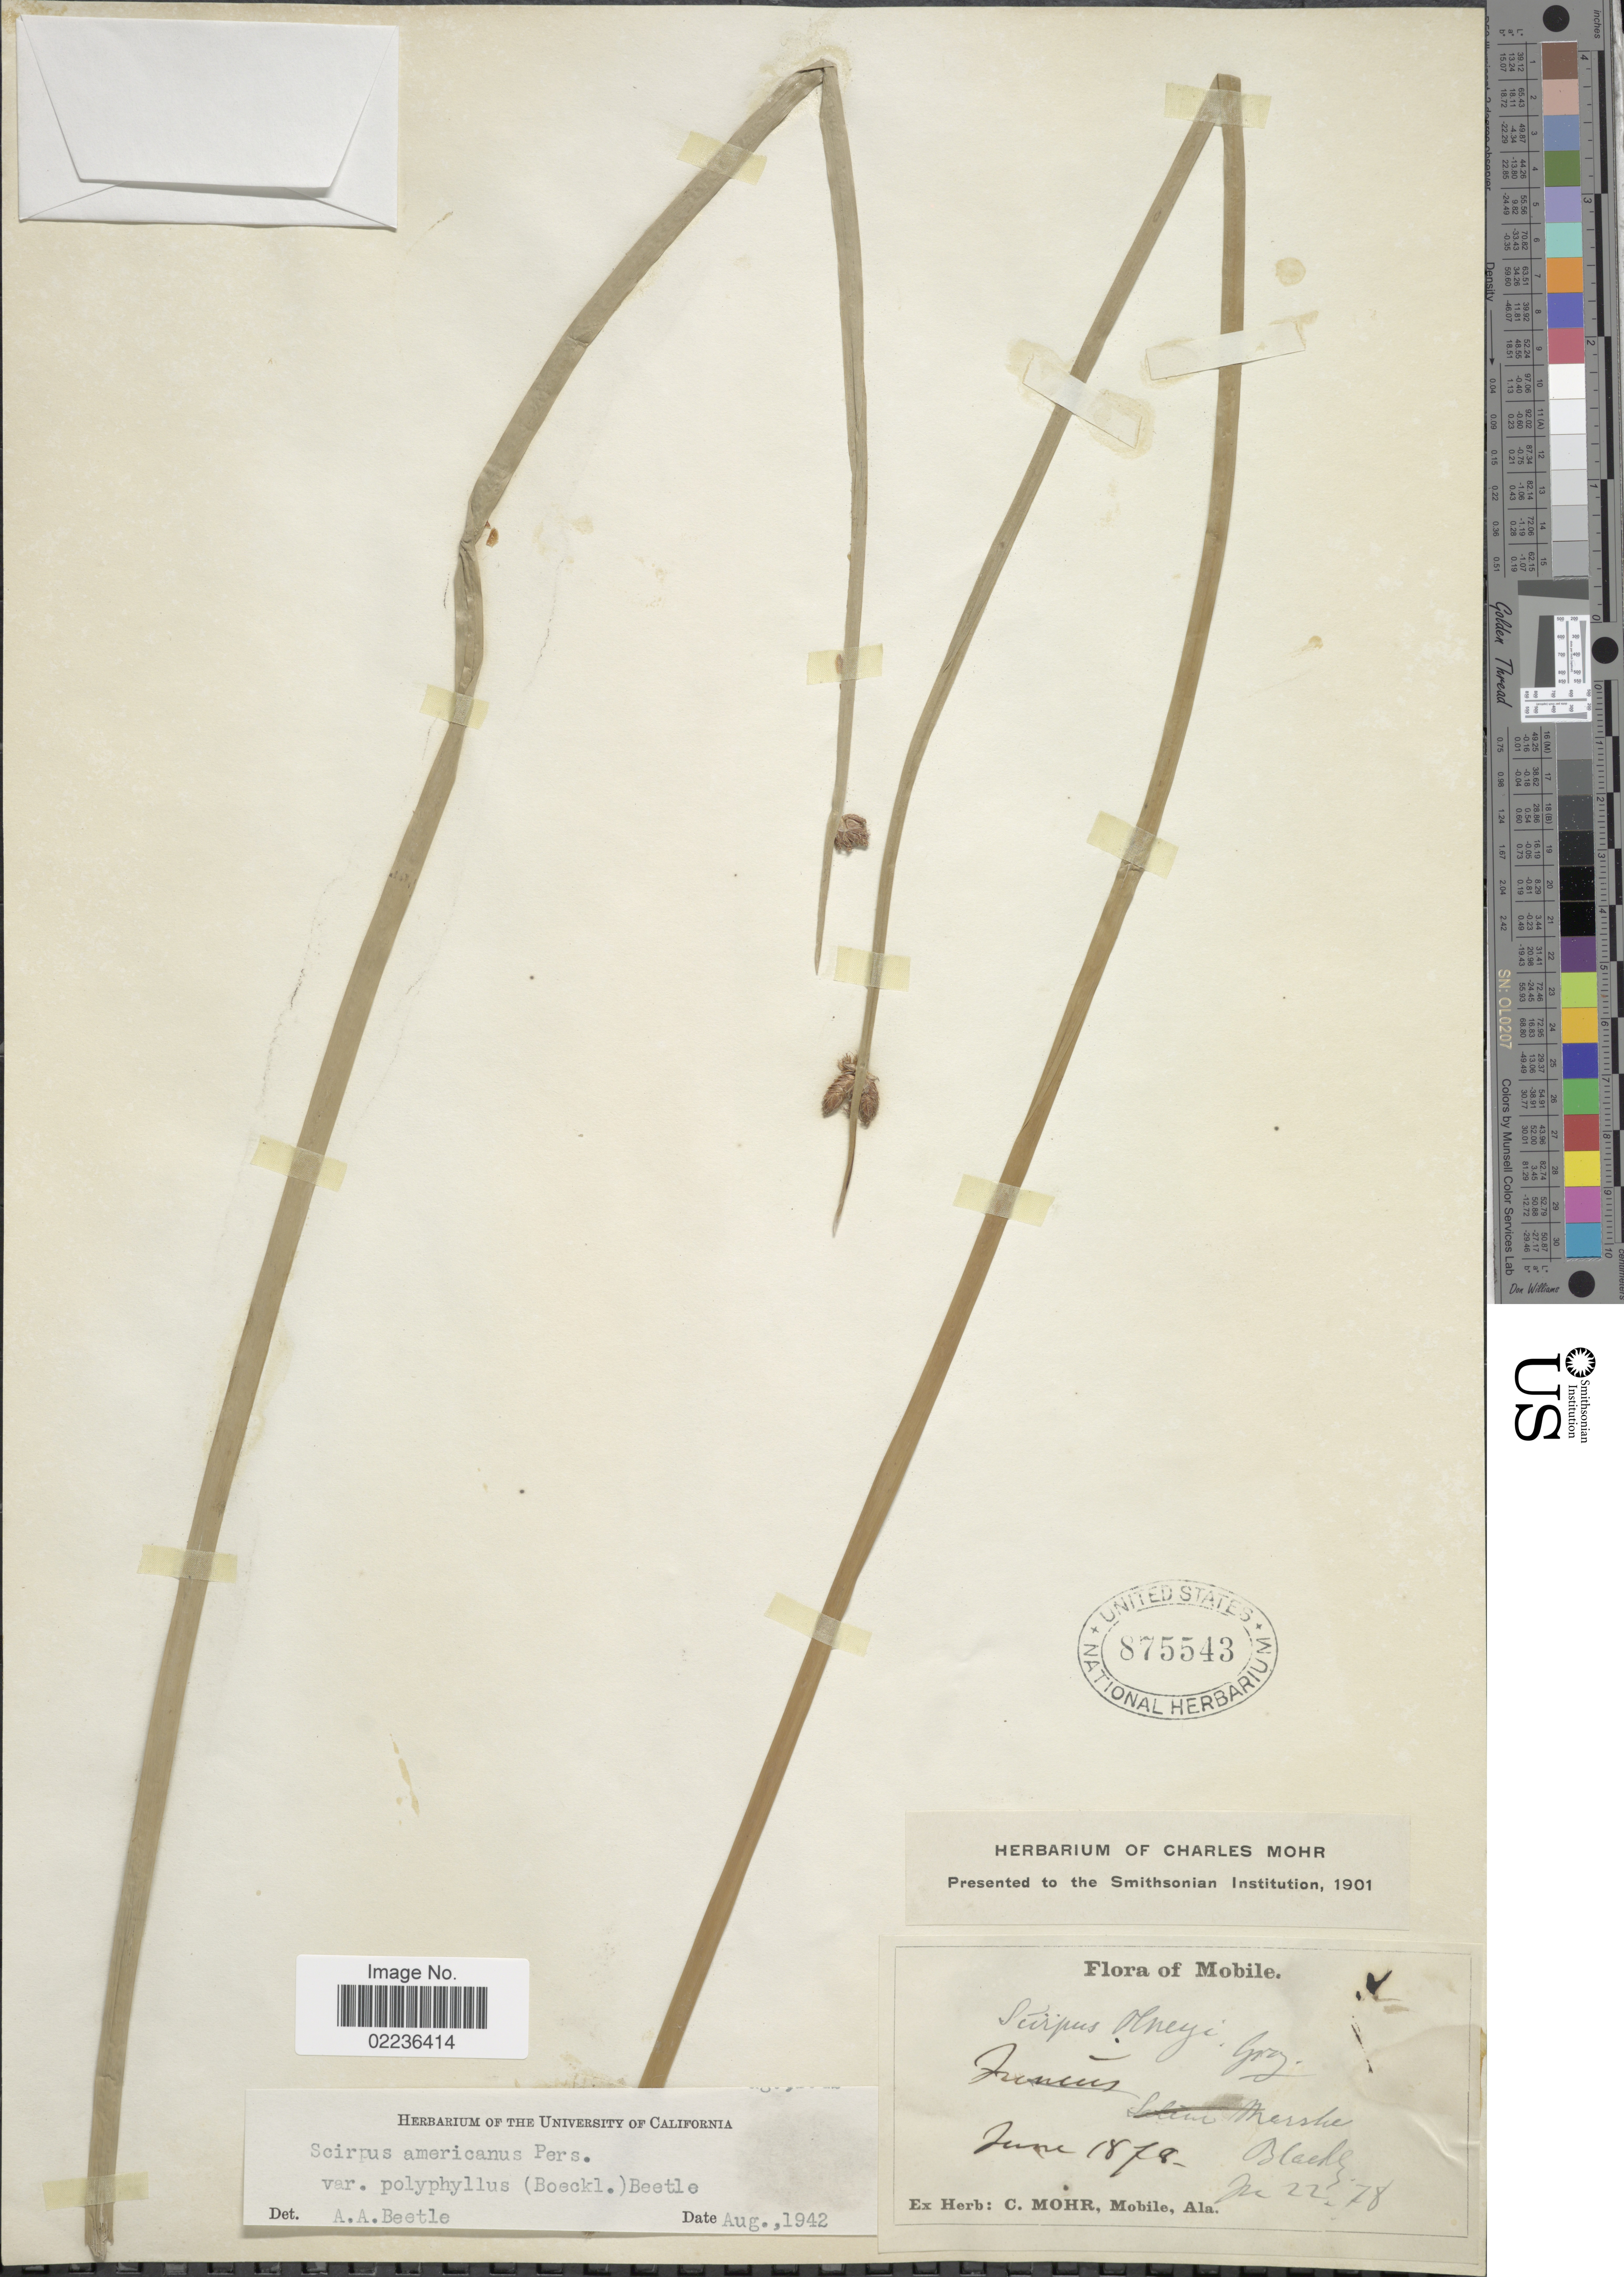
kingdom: Plantae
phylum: Tracheophyta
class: Liliopsida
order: Poales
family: Cyperaceae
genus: Schoenoplectus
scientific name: Schoenoplectus pungens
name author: (Vahl) Palla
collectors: ex herb. C. Mohr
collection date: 1878-06-22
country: United States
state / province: Alabama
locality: Mobile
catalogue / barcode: US 875543